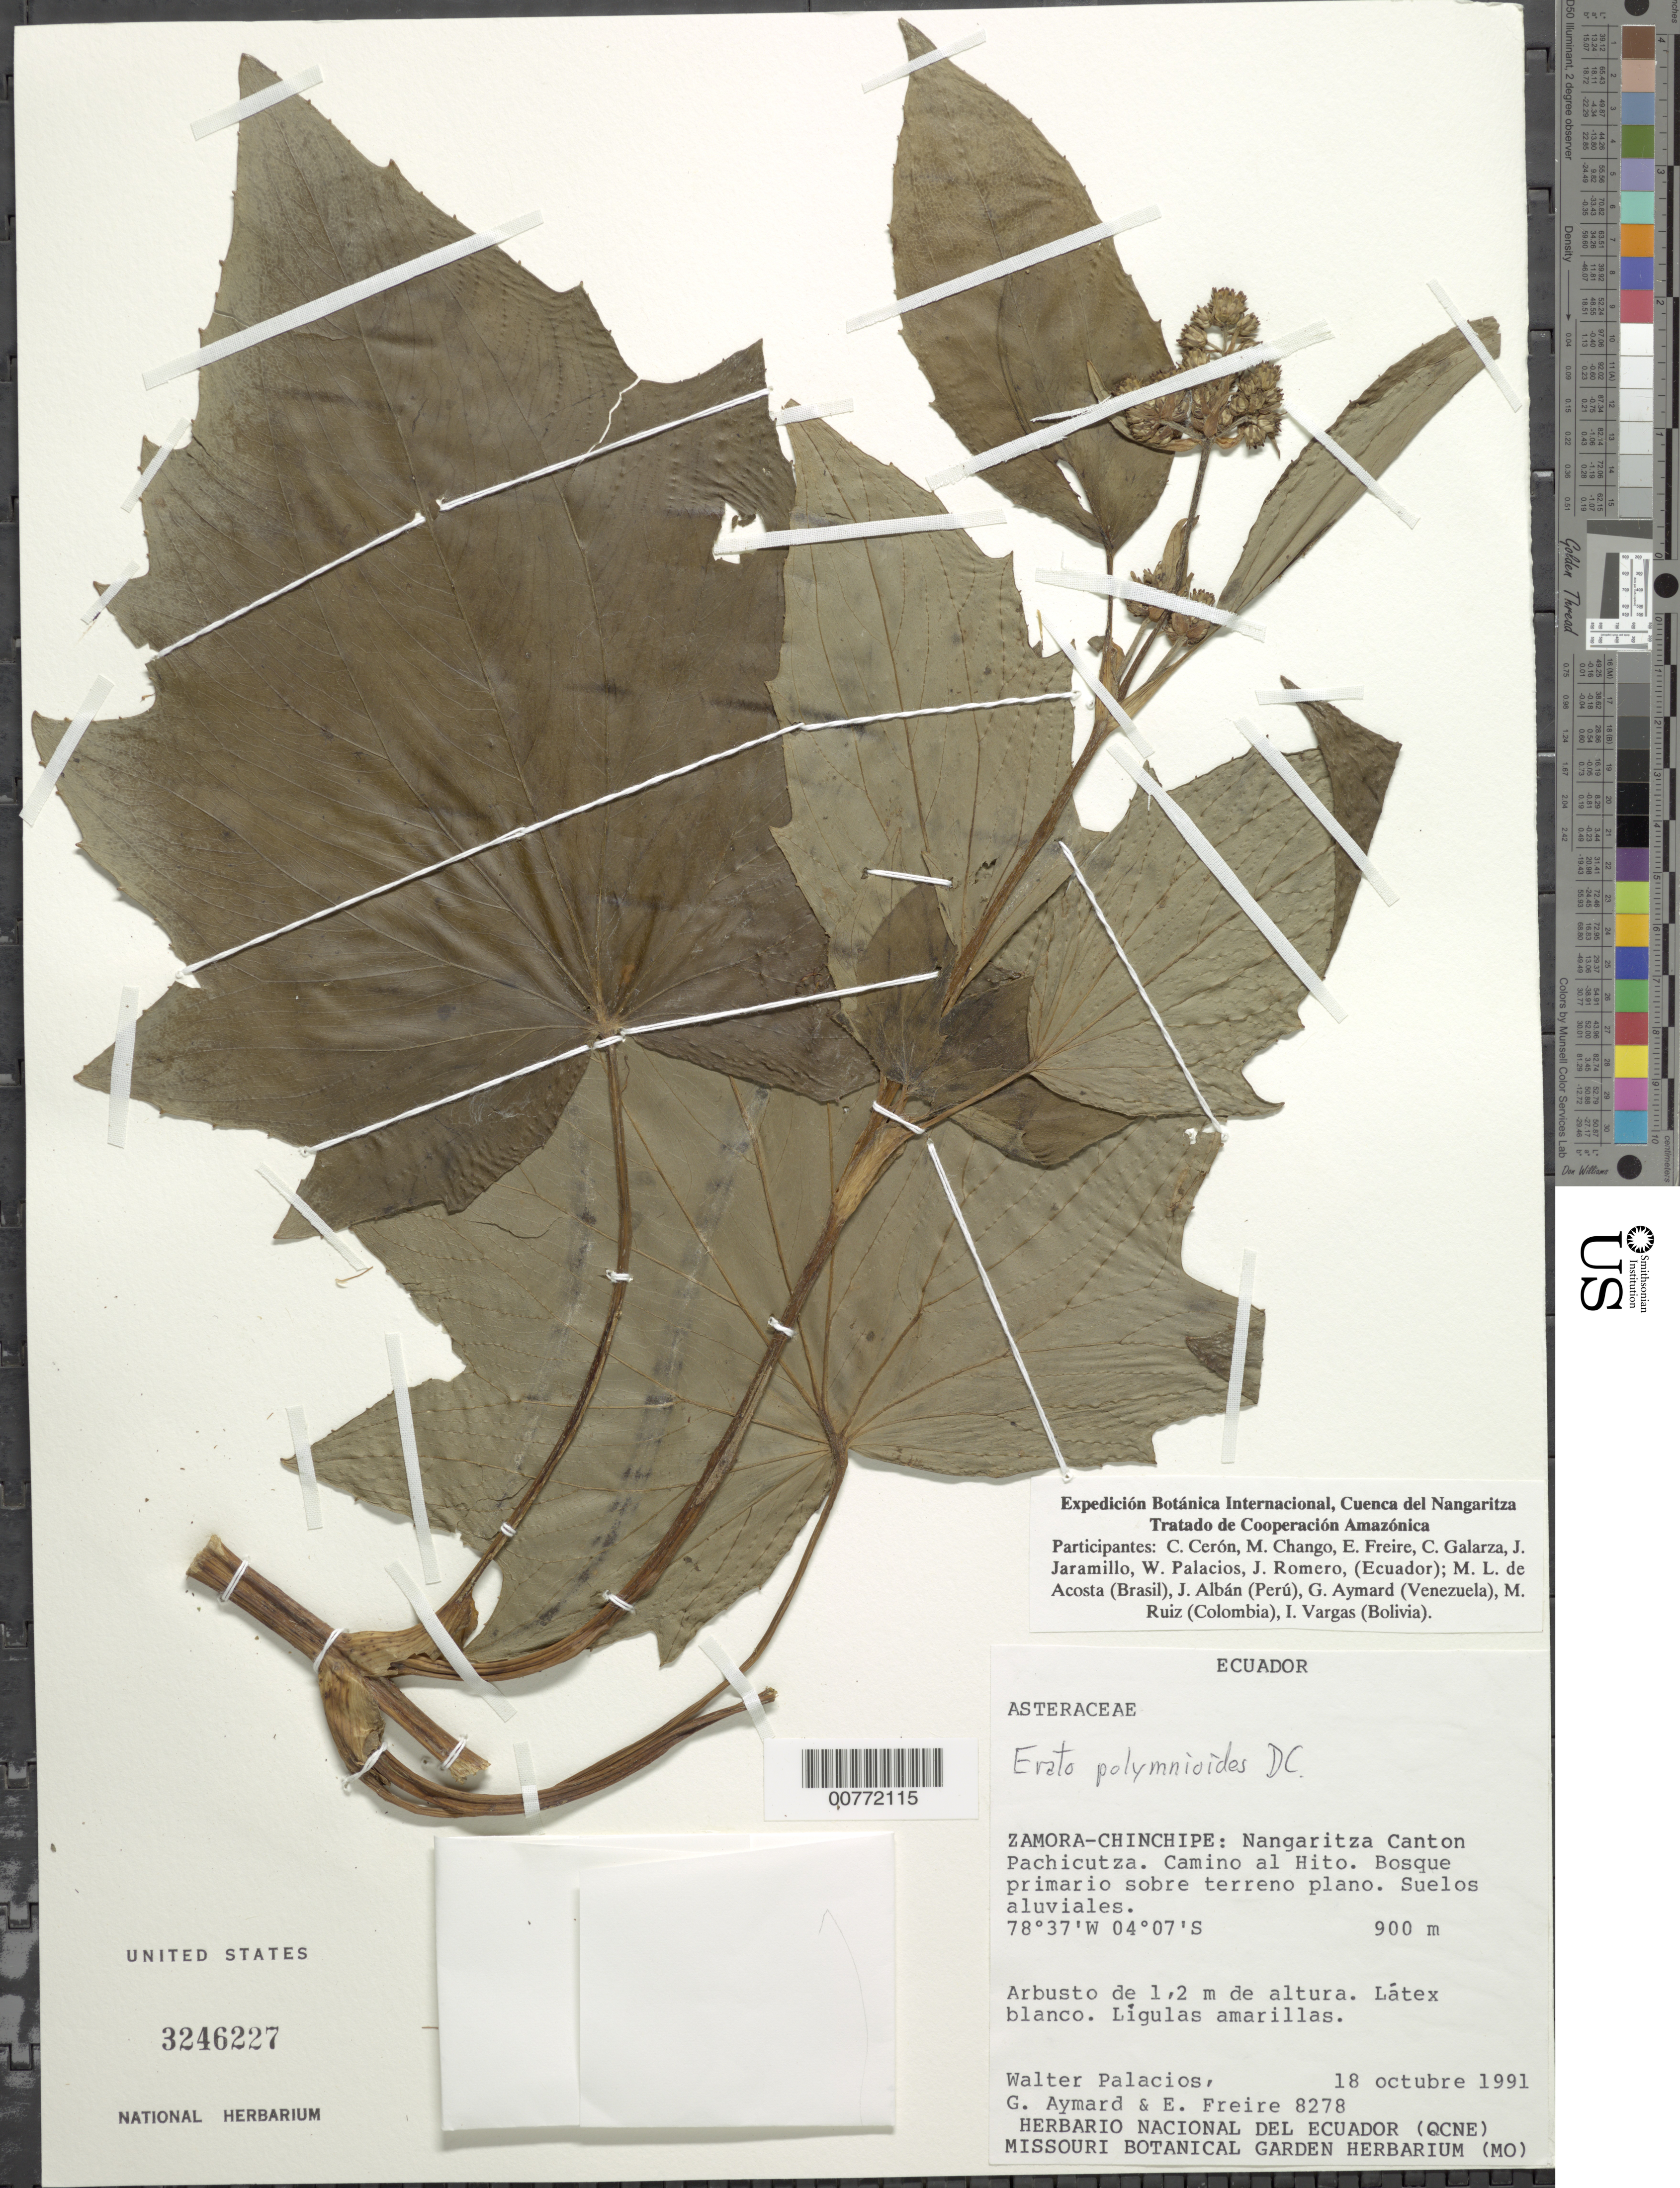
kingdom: Plantae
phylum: Tracheophyta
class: Magnoliopsida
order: Asterales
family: Asteraceae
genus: Erato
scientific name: Erato polymnioides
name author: DC.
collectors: W. Palacios, G. A. Aymard & E. Freire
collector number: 8278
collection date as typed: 18 October 1991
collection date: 1991-10-18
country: Ecuador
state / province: Zamora-Chinchipe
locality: Nangaritza Canton Pachicutza. Camino al Hito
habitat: Bosque primario sobre terreno plano; suelos aluviales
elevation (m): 900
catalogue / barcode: US 3246227